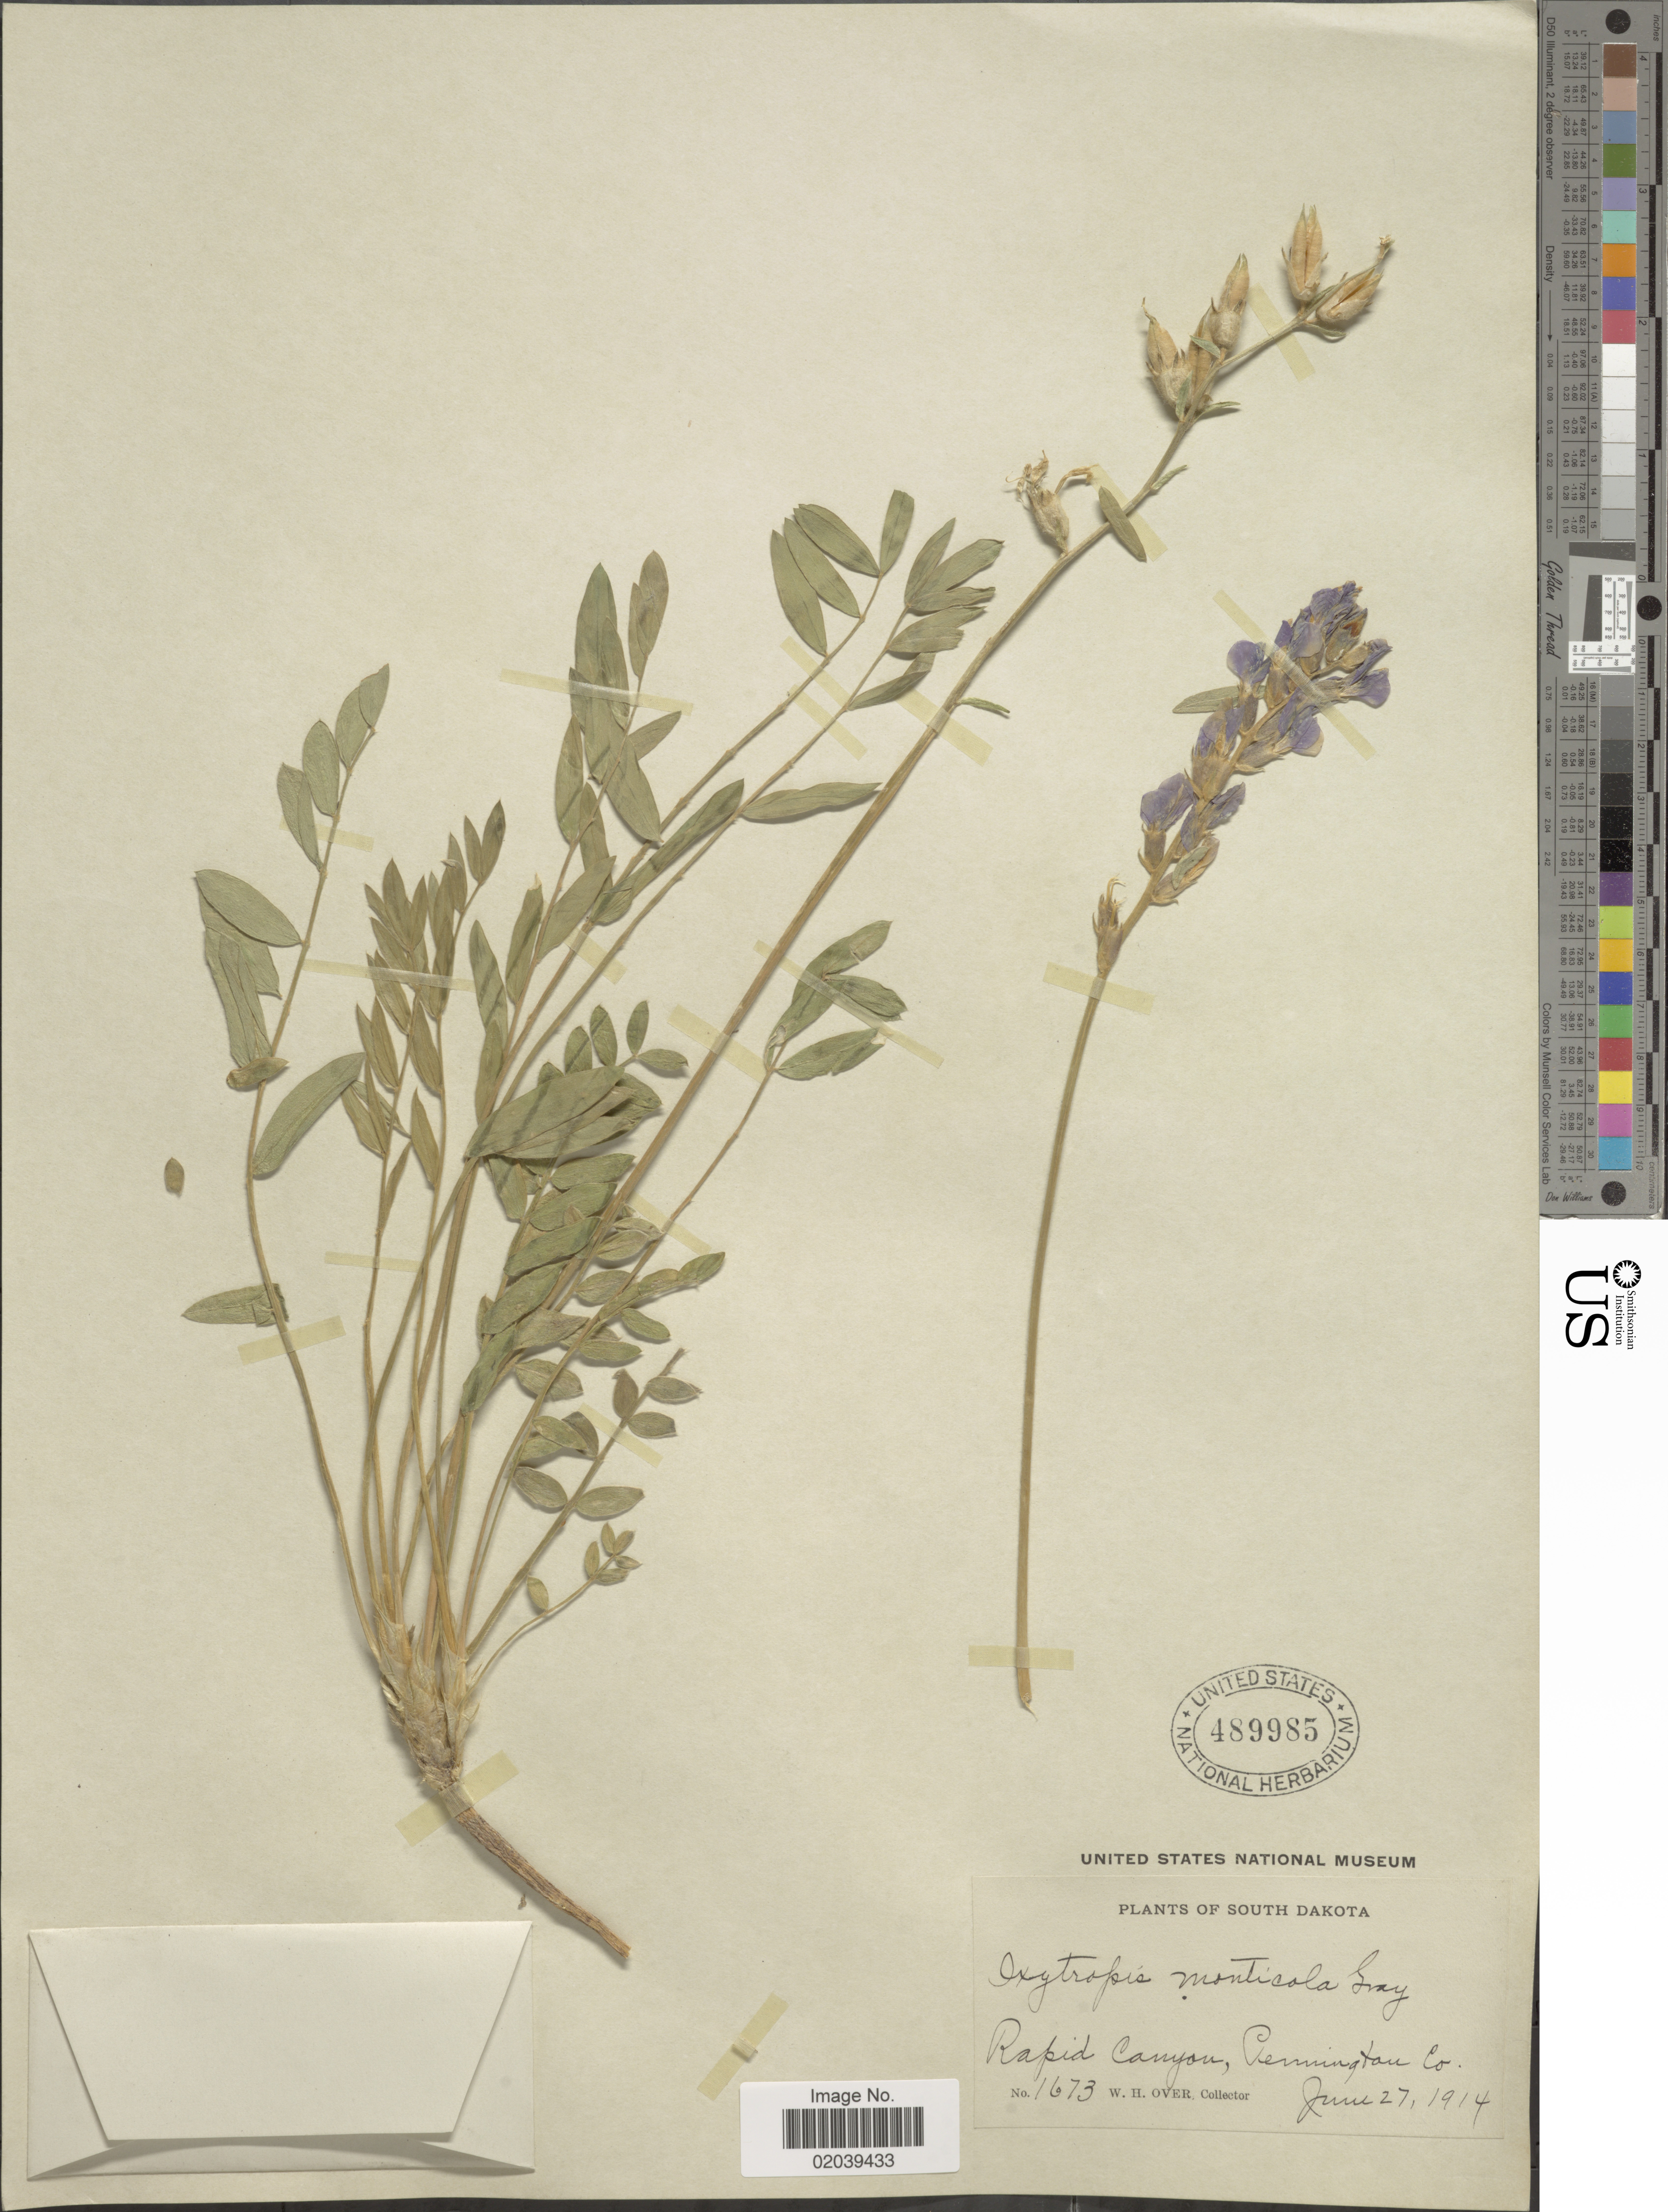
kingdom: Plantae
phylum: Tracheophyta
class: Magnoliopsida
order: Fabales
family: Fabaceae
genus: Oxytropis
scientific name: Oxytropis campestris var. gracilis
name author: (A. Nelson) Barneby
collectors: W. Over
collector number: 1673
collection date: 1914-06-27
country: United States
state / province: South Dakota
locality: Rapid Canyon, Pennington Co.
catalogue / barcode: US 489985